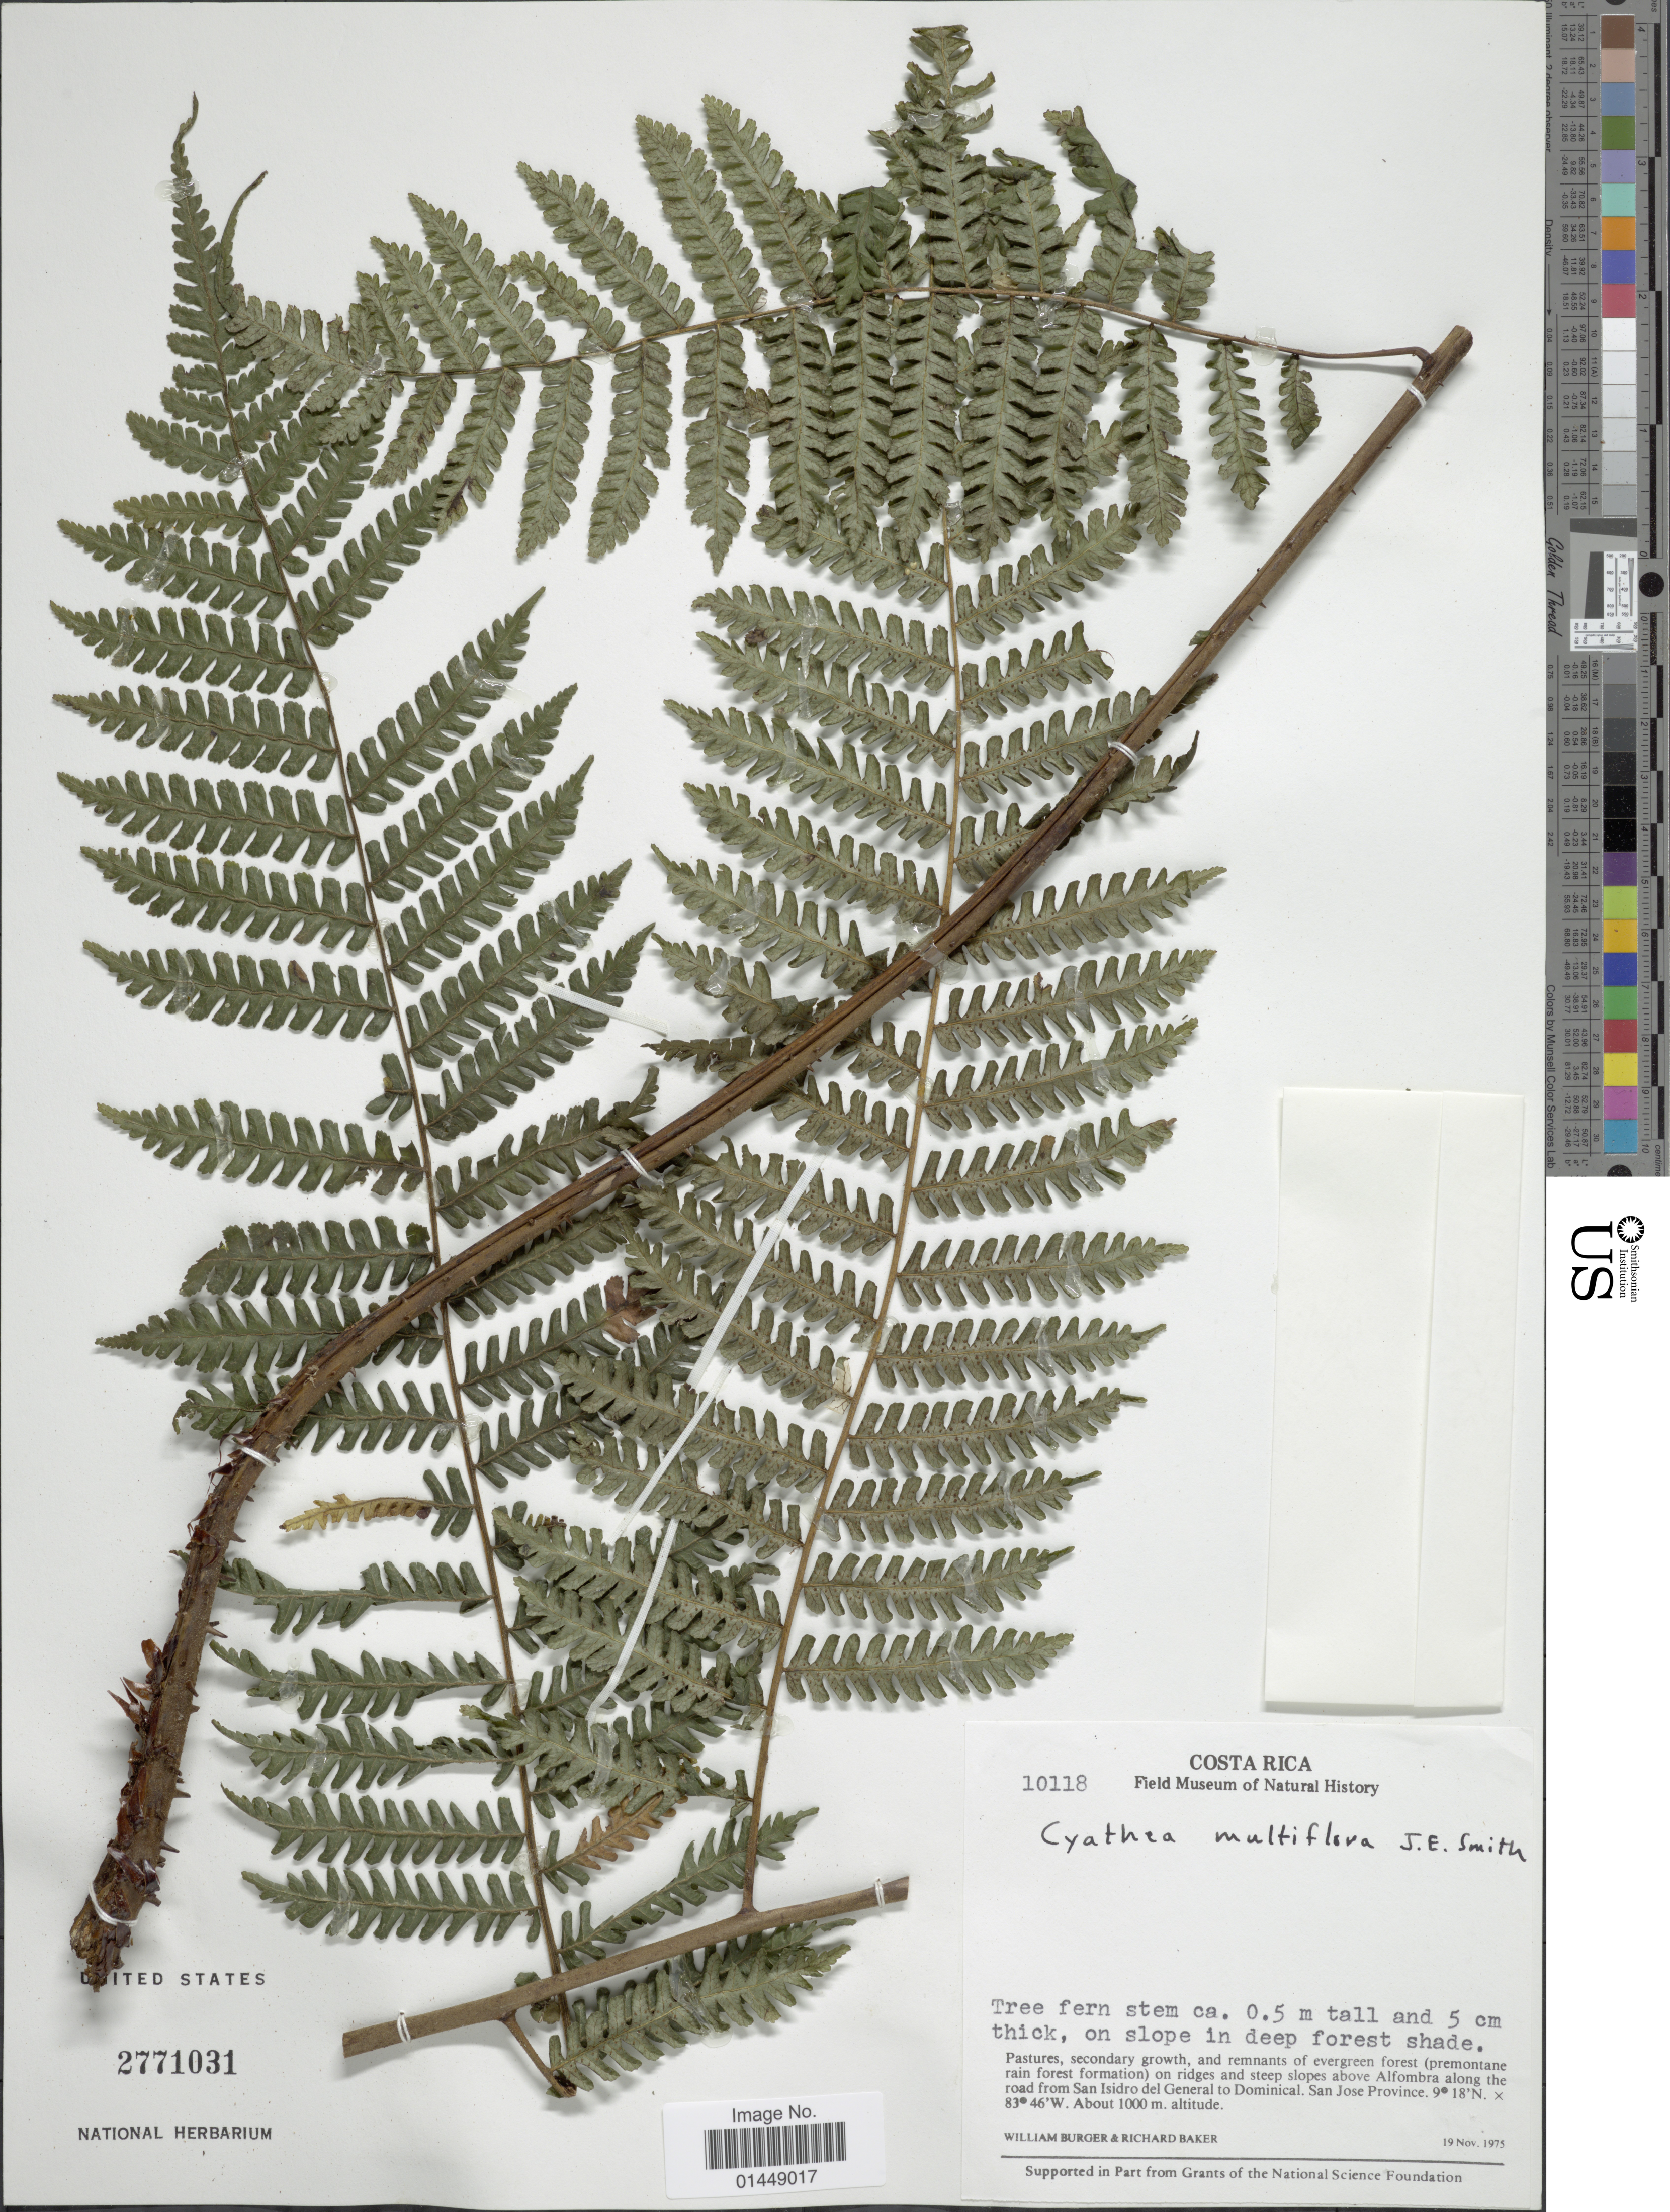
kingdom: Plantae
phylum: Tracheophyta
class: Polypodiopsida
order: Cyatheales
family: Cyatheaceae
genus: Cyathea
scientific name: Cyathea multiflora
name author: Sm.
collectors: W. Burger & R. A. Baker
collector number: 10118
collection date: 1975-11-19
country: Costa Rica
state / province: San José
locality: Pastures, secondary growth, and remnants of evergreen forest (premontane rain forest formation) on ridges and steep slopes above Alfombra along the road from San Isidro del General to Dominical. San Jose Province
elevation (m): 1000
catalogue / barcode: US 2771031